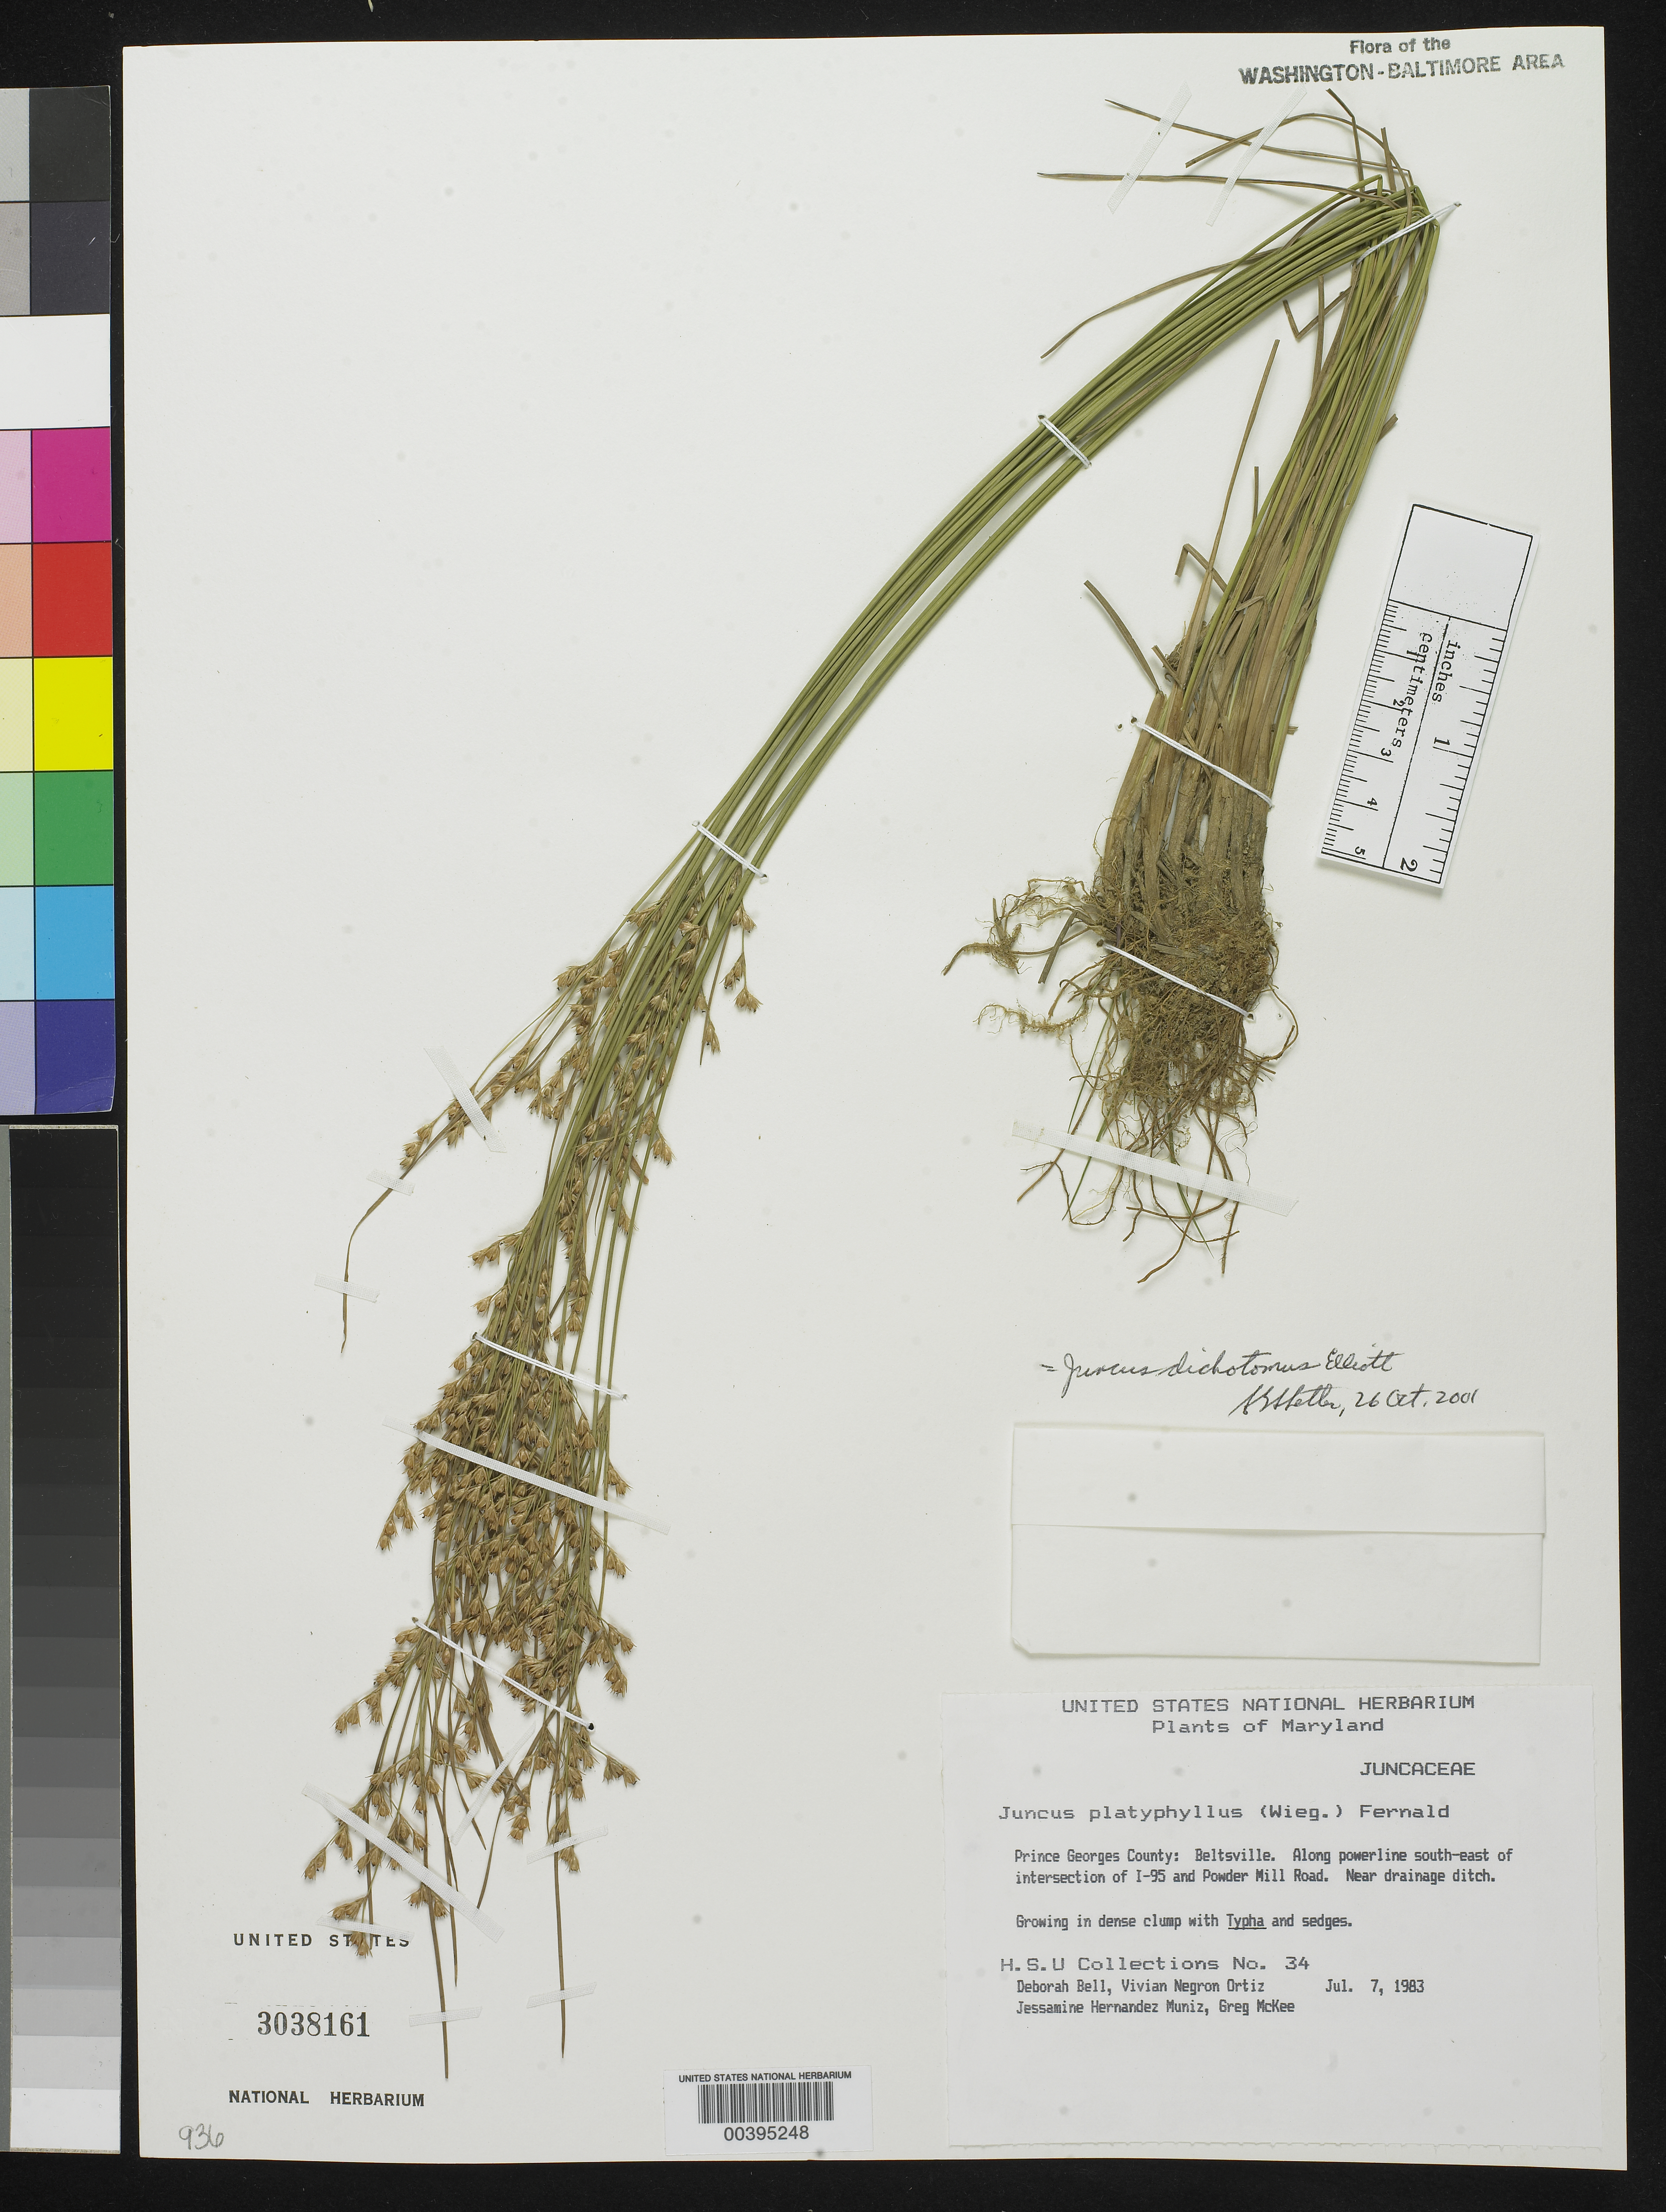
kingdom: Plantae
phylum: Tracheophyta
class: Liliopsida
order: Poales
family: Juncaceae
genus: Juncus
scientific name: Juncus dichotomus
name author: Elliott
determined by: Shetler, Stanwyn G., (US), NMNH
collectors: Herbarium Services Unit Staff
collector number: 34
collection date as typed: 07 Jul 1983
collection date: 1983-07-07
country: United States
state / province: Maryland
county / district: Prince George's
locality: And Powder Mill Road.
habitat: Near drainage ditch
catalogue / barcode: US 3038161